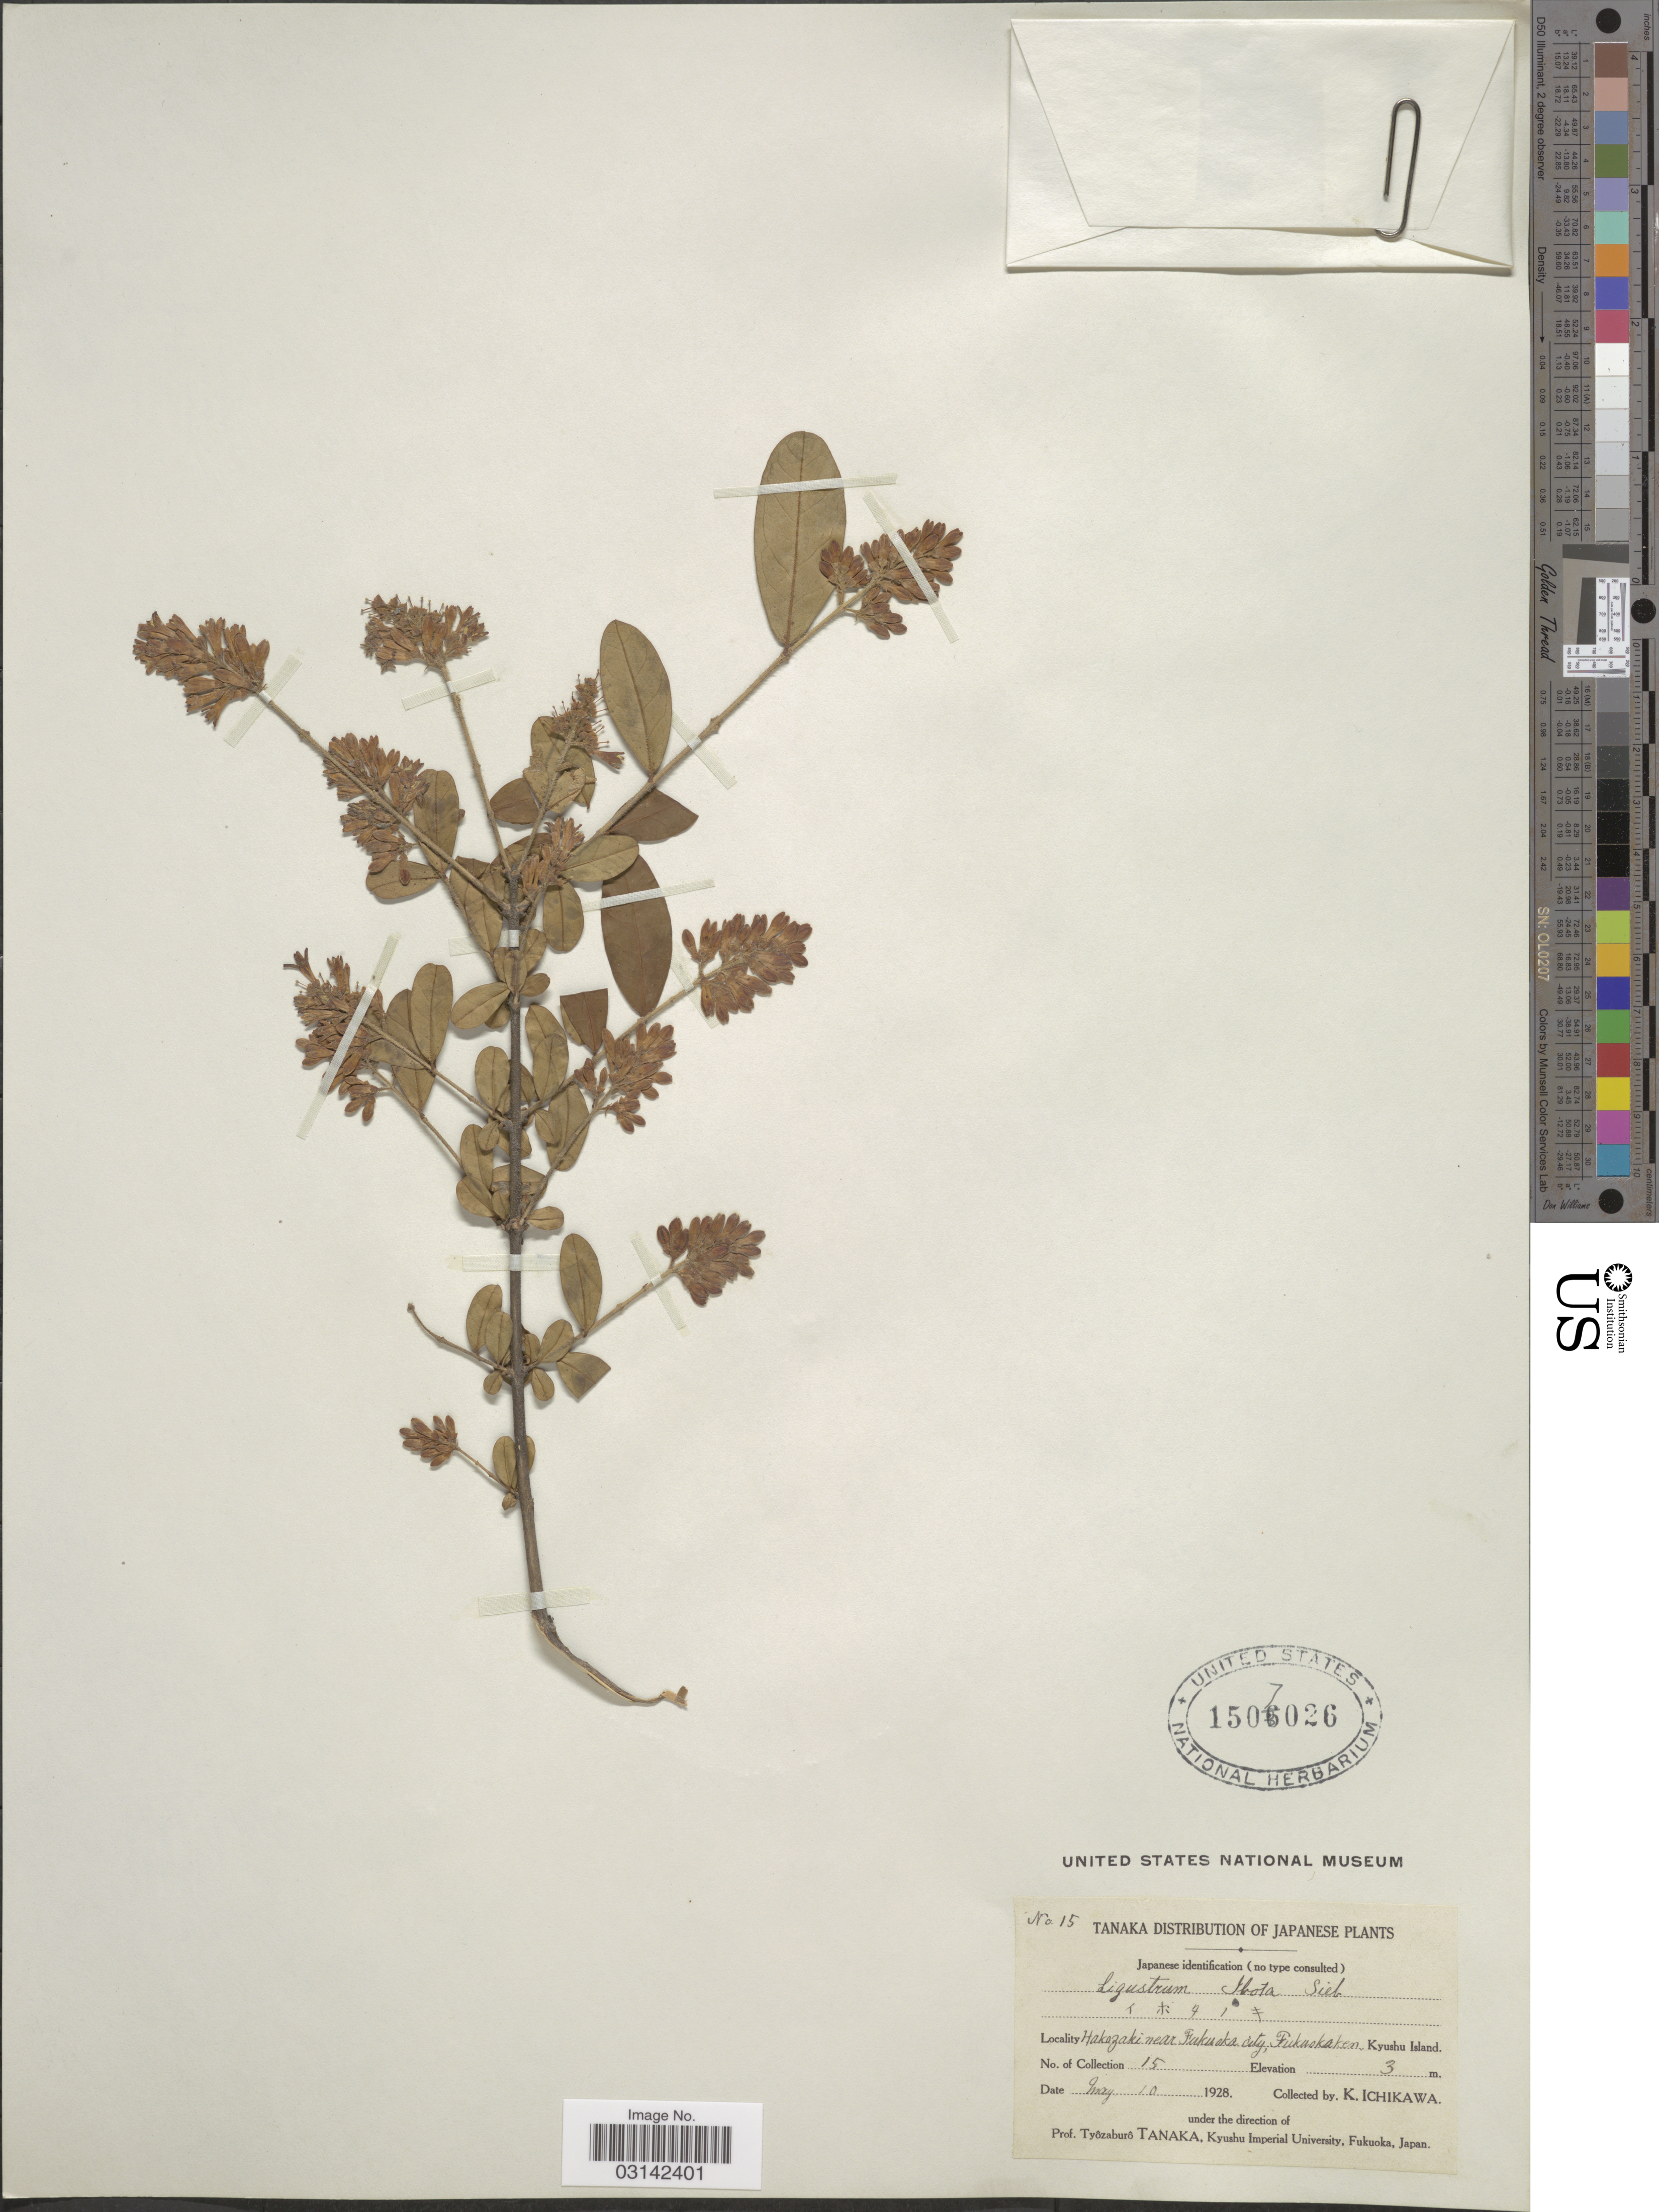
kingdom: Plantae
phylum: Tracheophyta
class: Magnoliopsida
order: Lamiales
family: Oleaceae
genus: Ligustrum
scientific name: Ligustrum ibota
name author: Siebold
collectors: K. Ichikawa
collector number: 15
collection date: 1928-05-10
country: Japan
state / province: Hukuoka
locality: Hakozaki near Fakuaka city, Fukuokaken, Kyushu Island.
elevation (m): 3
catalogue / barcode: US 1507026